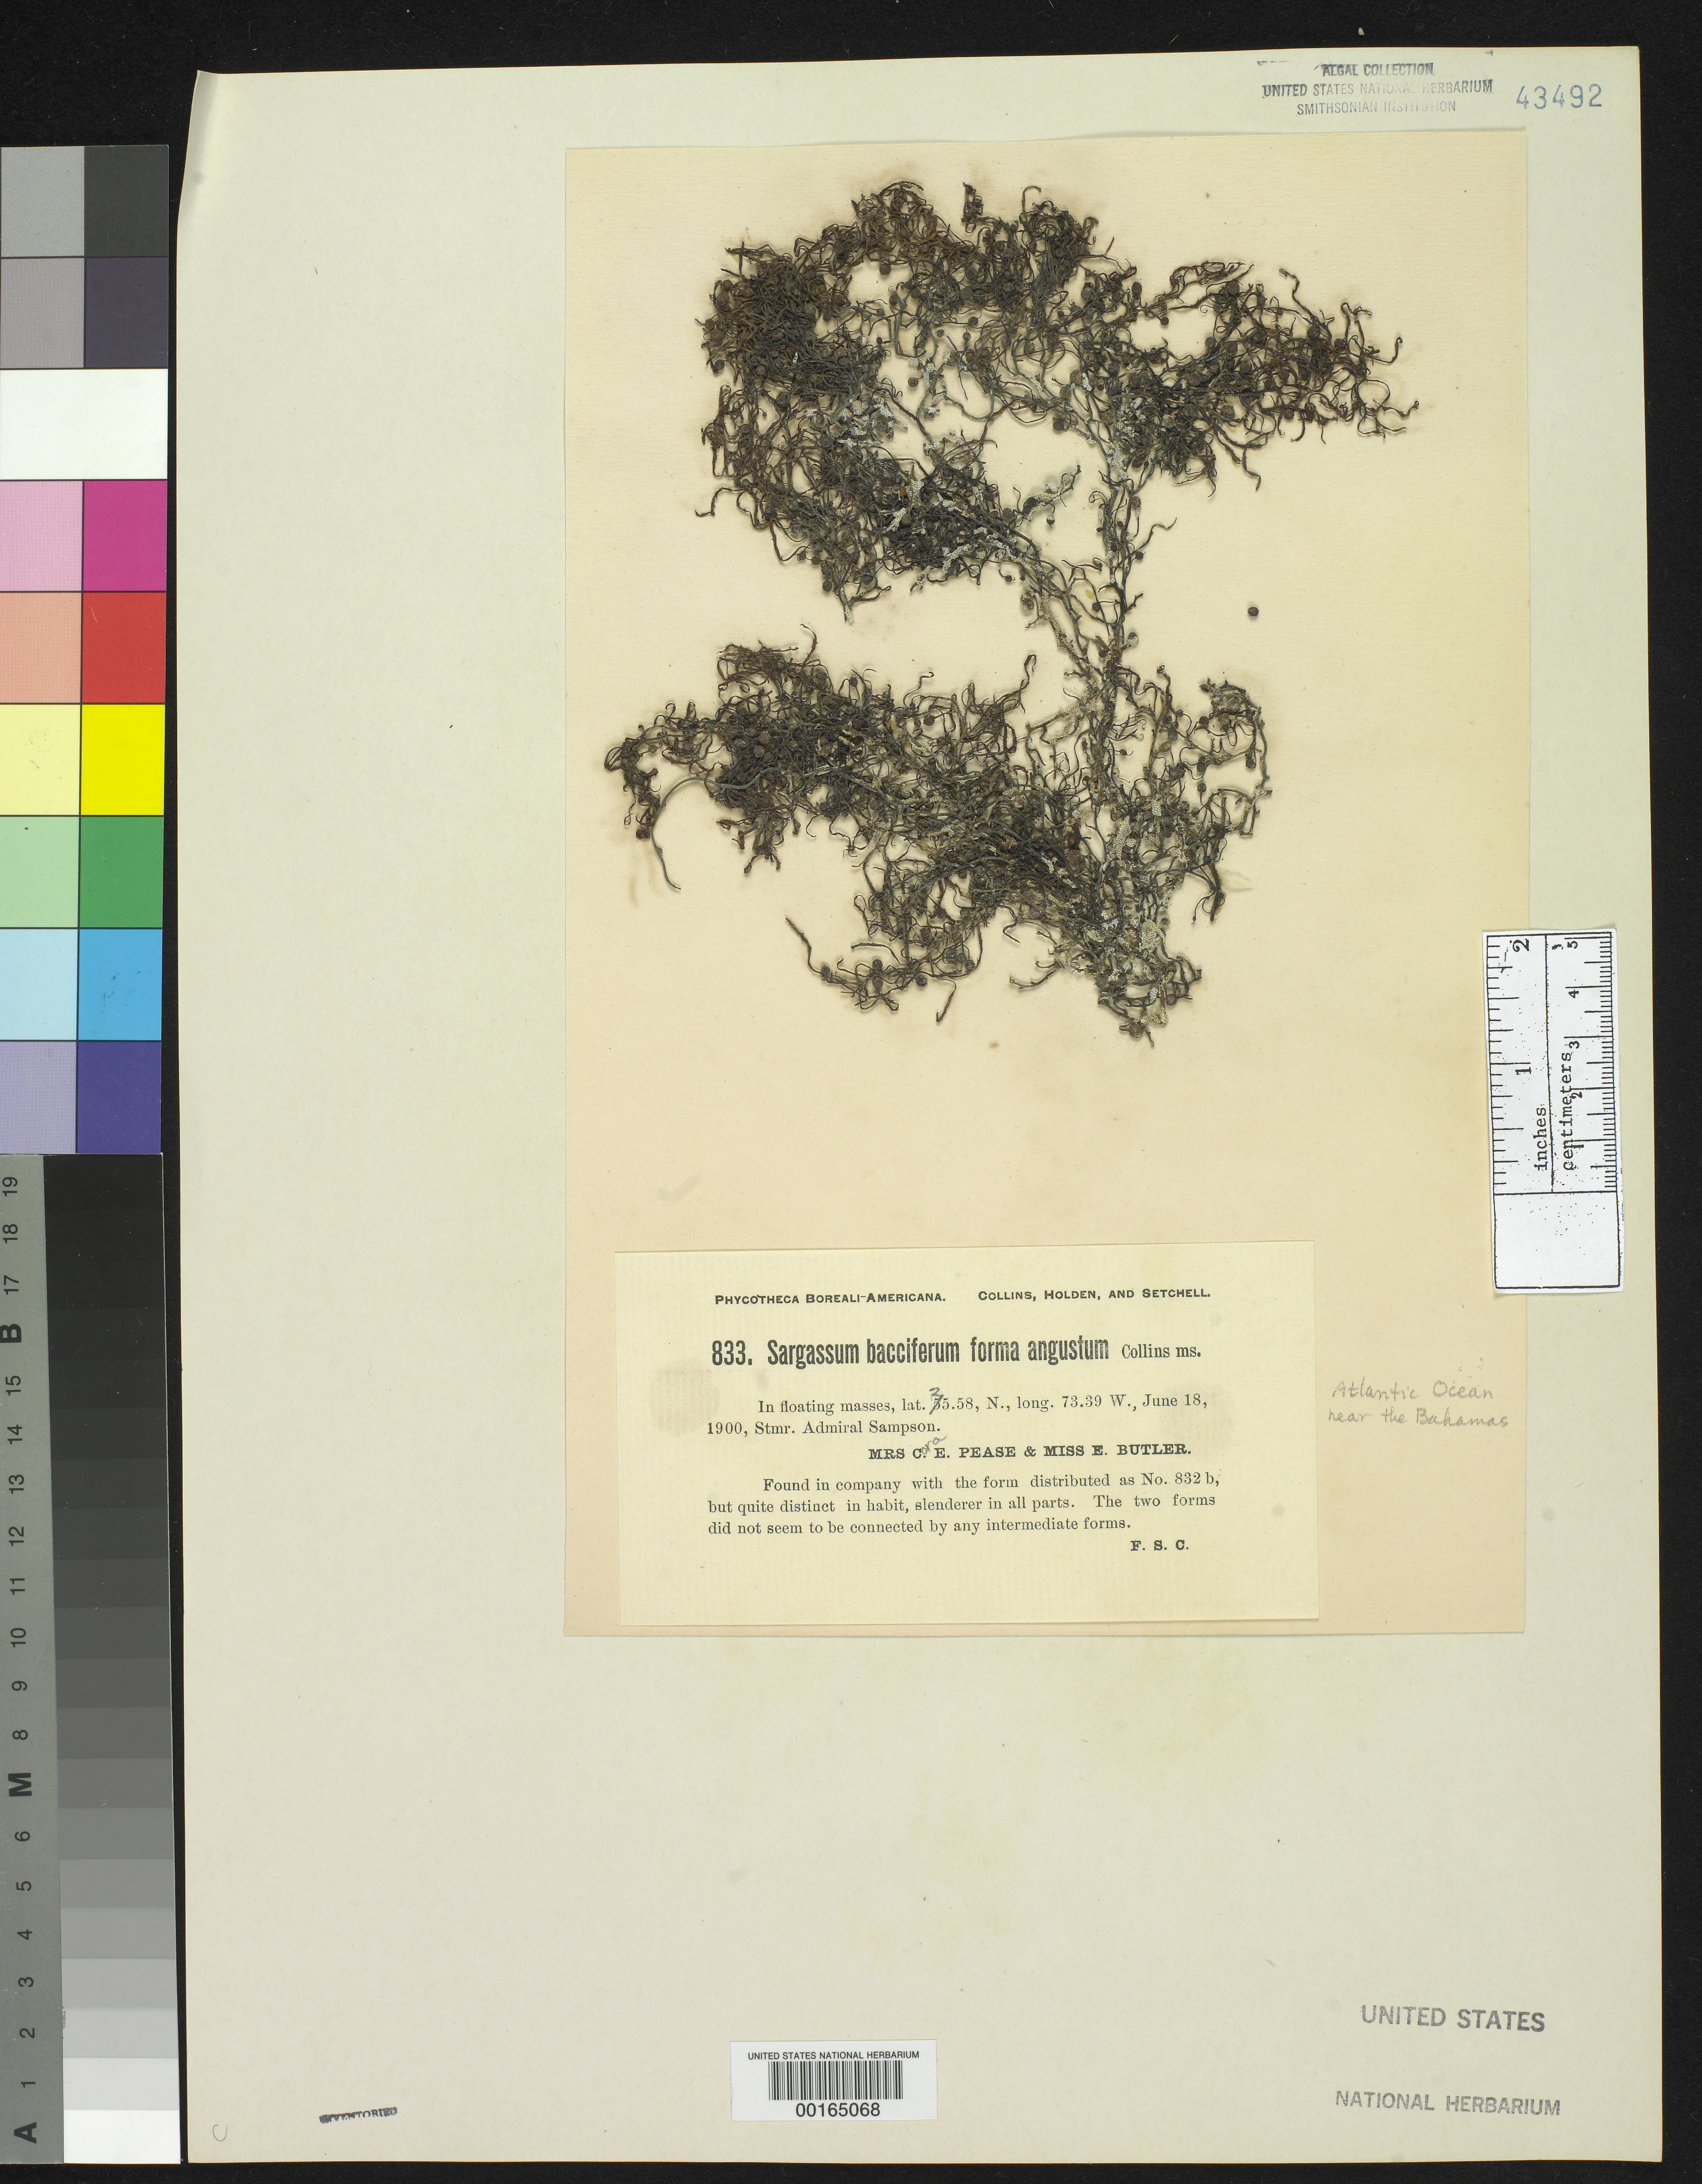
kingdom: Chromista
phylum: Ochrophyta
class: Phaeophyceae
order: Fucales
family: Sargassaceae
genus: Sargassum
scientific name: Sargassum bacciferum f. angustum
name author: Collins in Collins et al.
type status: Isotype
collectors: C. Pease & E. Butler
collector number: PB-A 833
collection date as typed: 18 Jun 1900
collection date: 1900-06-18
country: Bahamas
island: Eleuthera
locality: Atlantic Ocean east of Eleuthera.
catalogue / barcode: US 43492